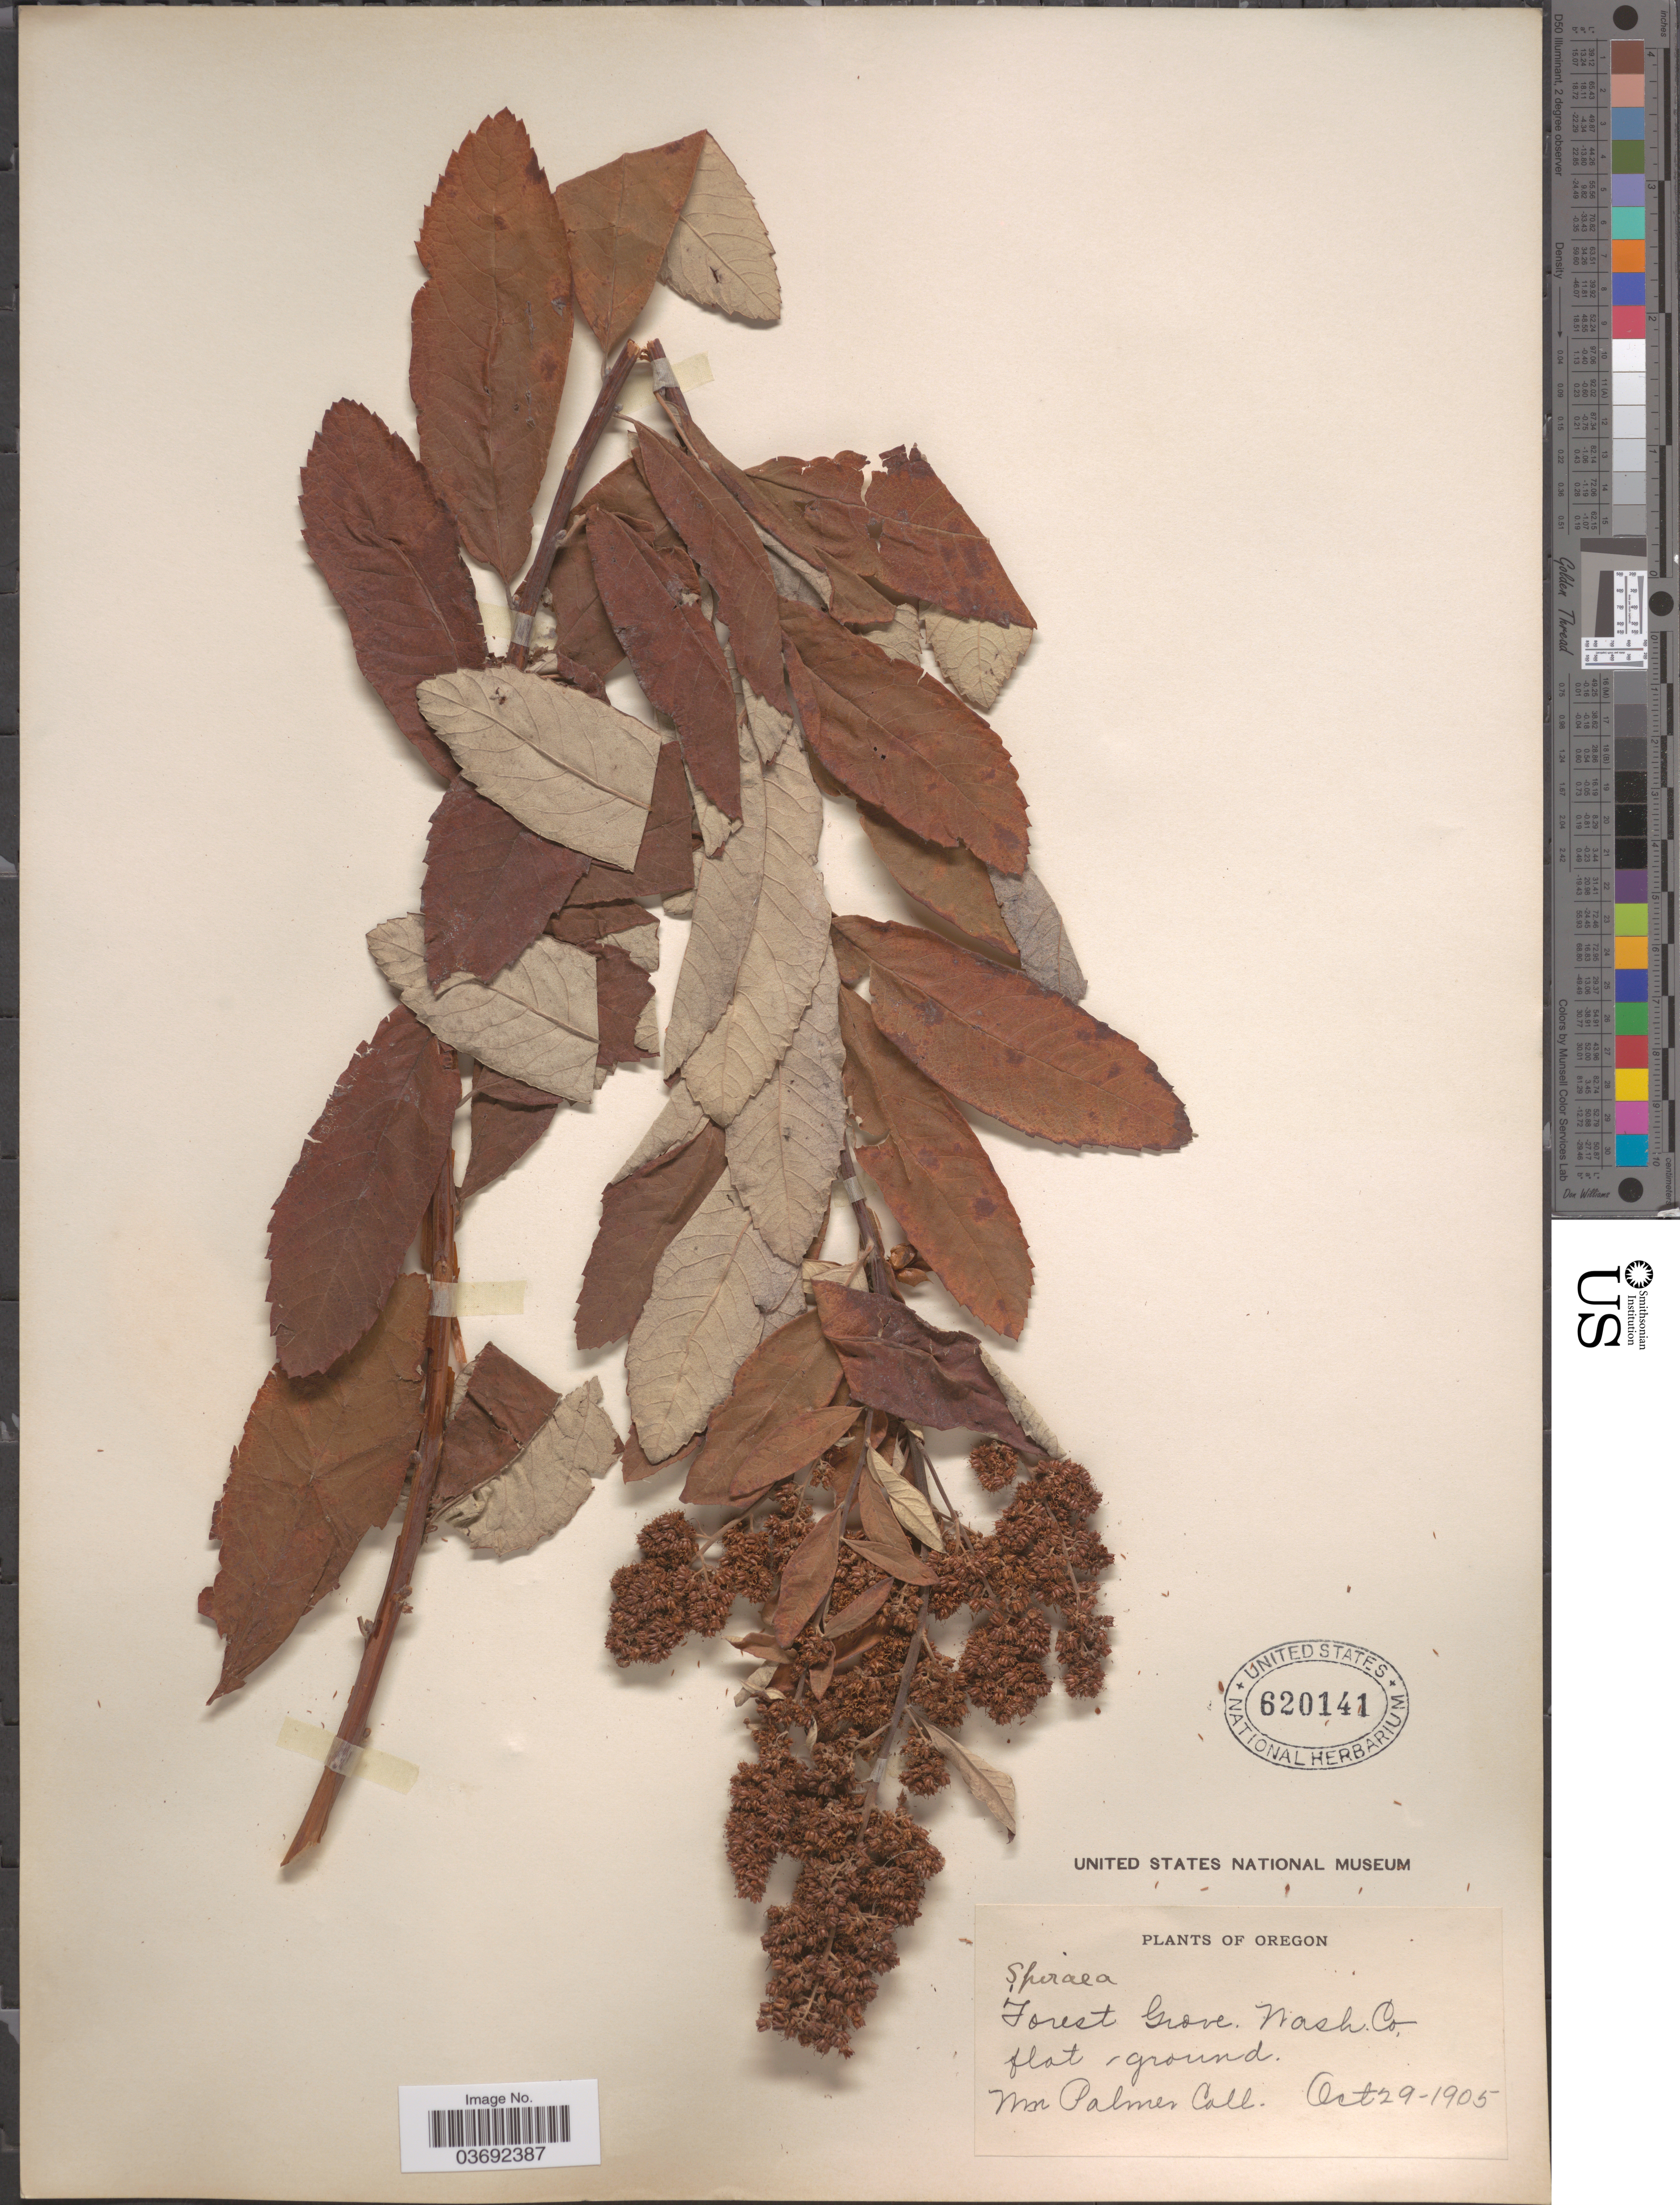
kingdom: Plantae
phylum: Tracheophyta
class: Magnoliopsida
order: Rosales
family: Rosaceae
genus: Spiraea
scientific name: Spiraea douglasii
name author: Hook.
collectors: Palmer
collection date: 1905-10-29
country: United States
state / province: Oregon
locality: Forest Grove. Wash.Co.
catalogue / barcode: US 620141